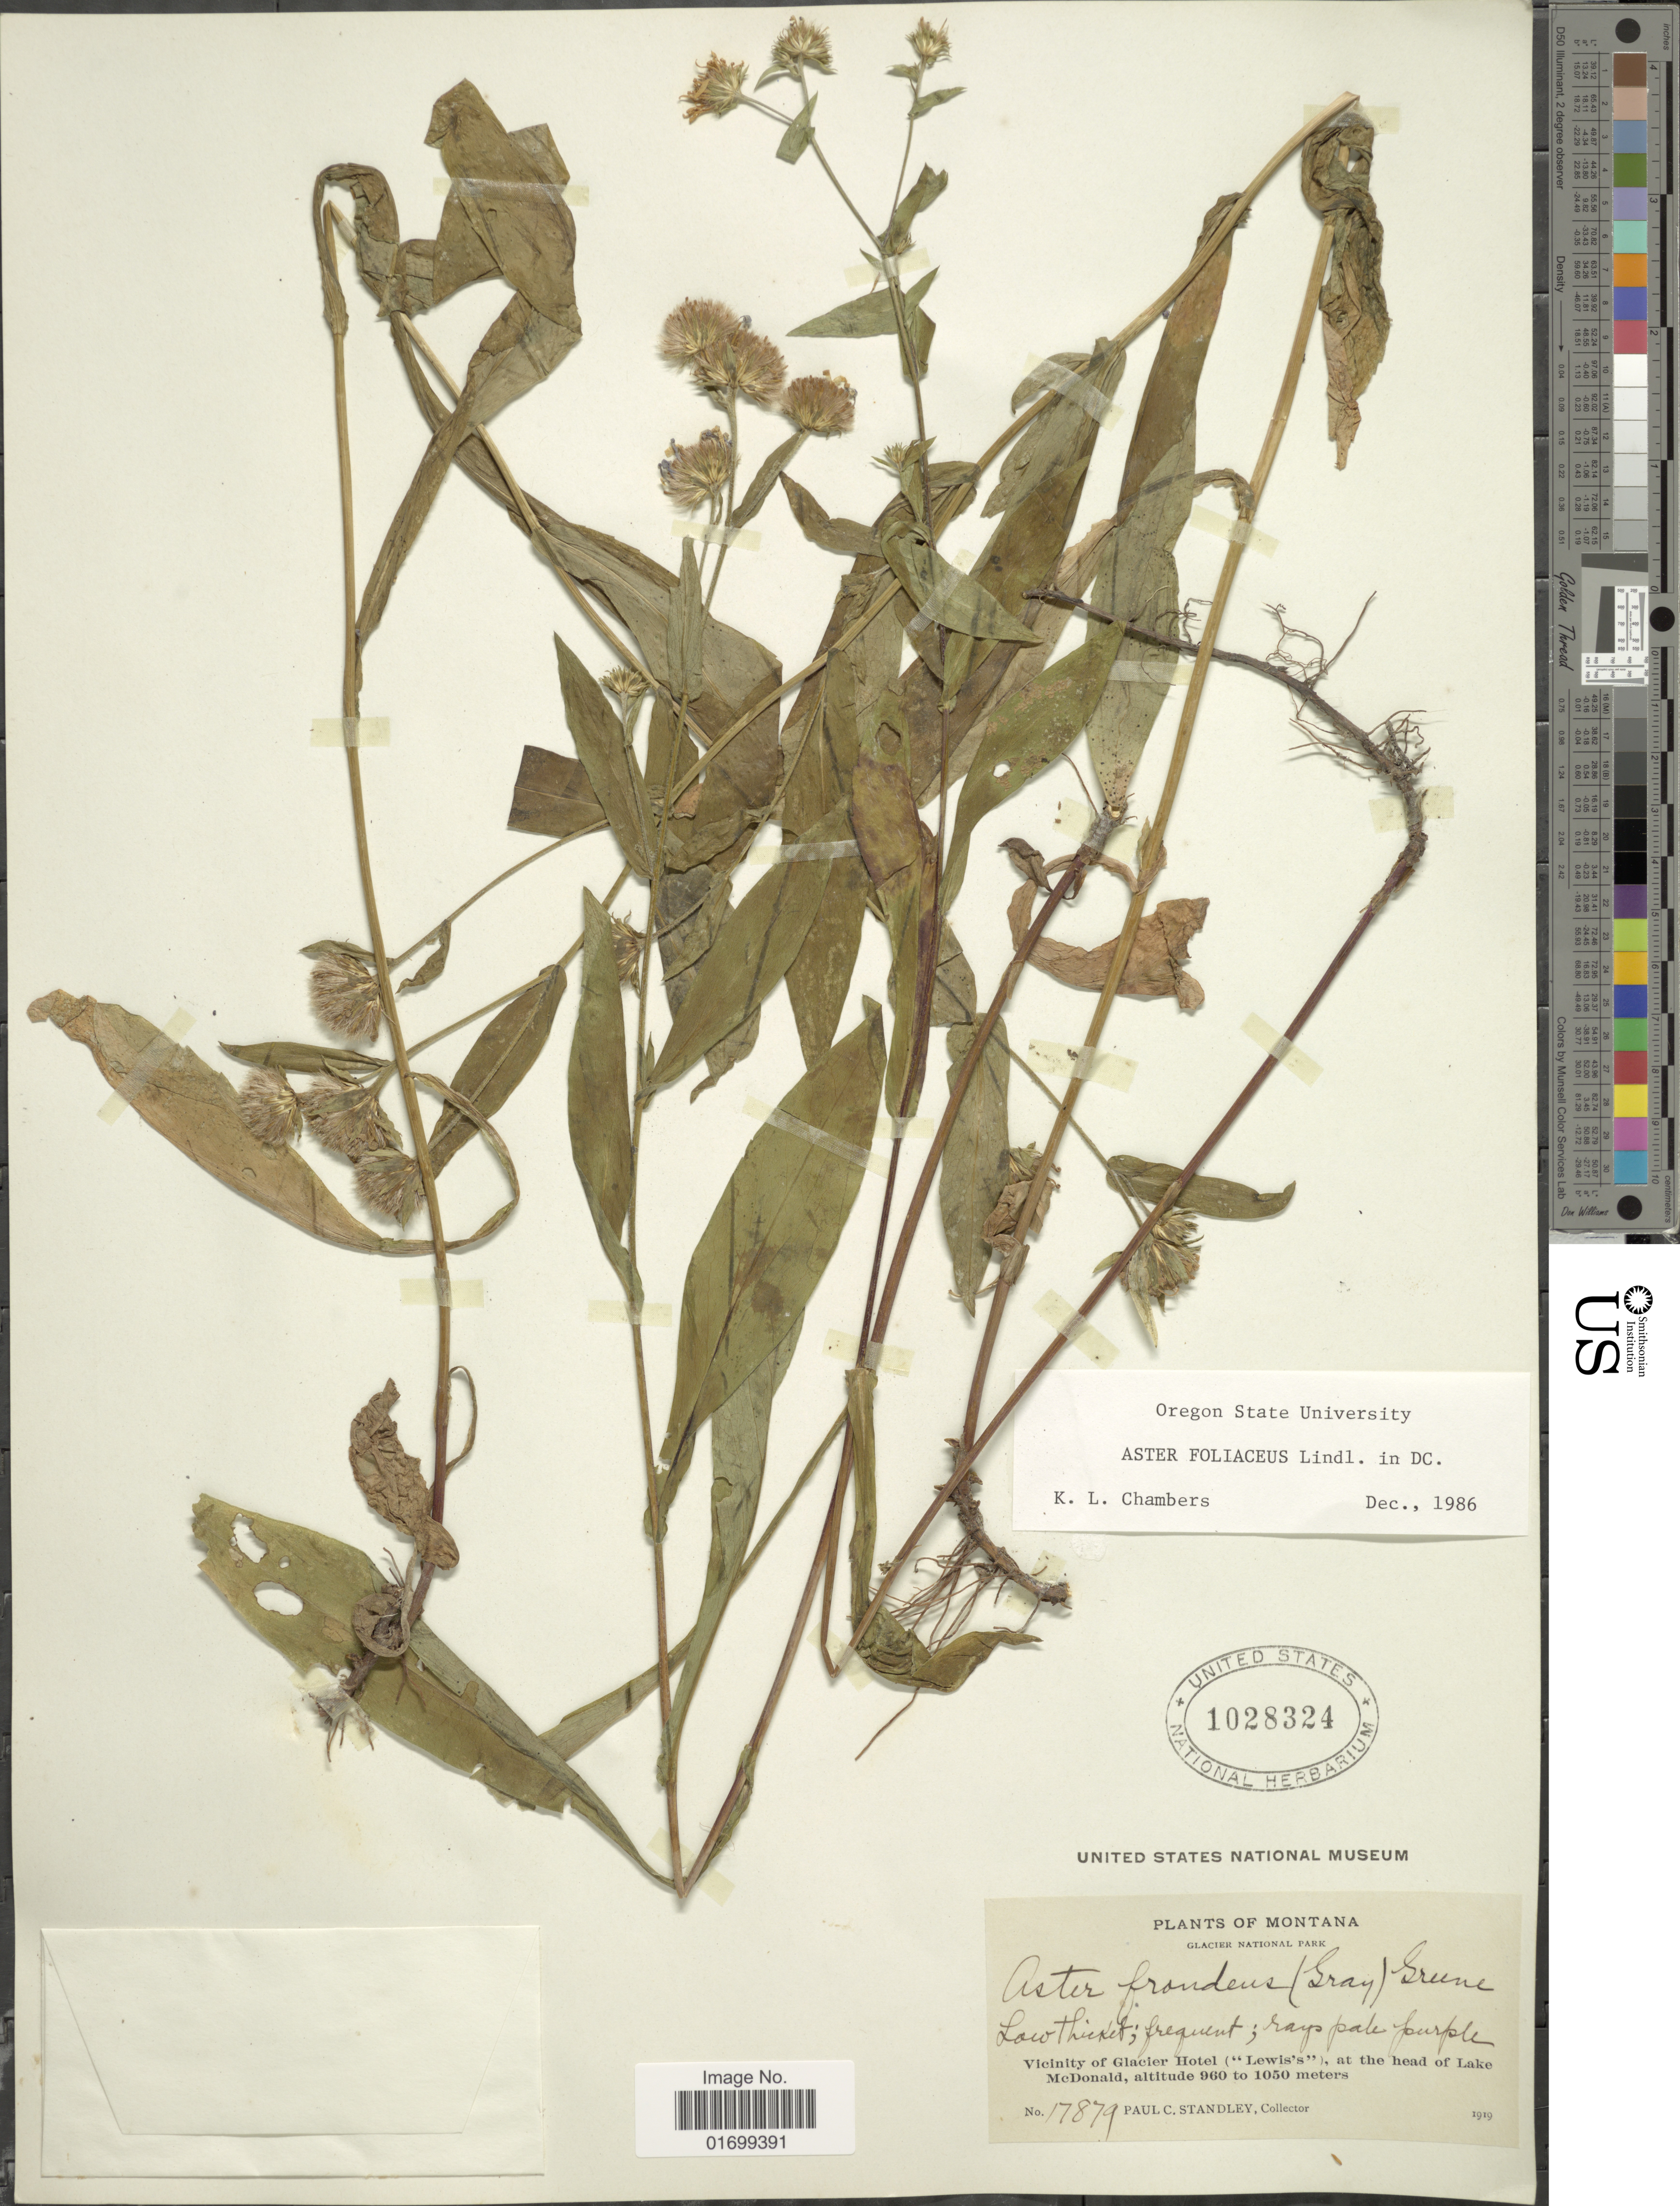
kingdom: Plantae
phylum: Tracheophyta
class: Magnoliopsida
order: Asterales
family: Asteraceae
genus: Symphyotrichum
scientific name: Symphyotrichum foliaceum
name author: (Lindl. ex DC.) G.L. Nesom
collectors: P. C. Standley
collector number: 17879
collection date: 1919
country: United States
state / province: Montana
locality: Glacier National Park, low thicket, vicinity of Glacier Hotel ("Lewis's"), at the head of Lake McDonald.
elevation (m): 960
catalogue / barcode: US 1028324